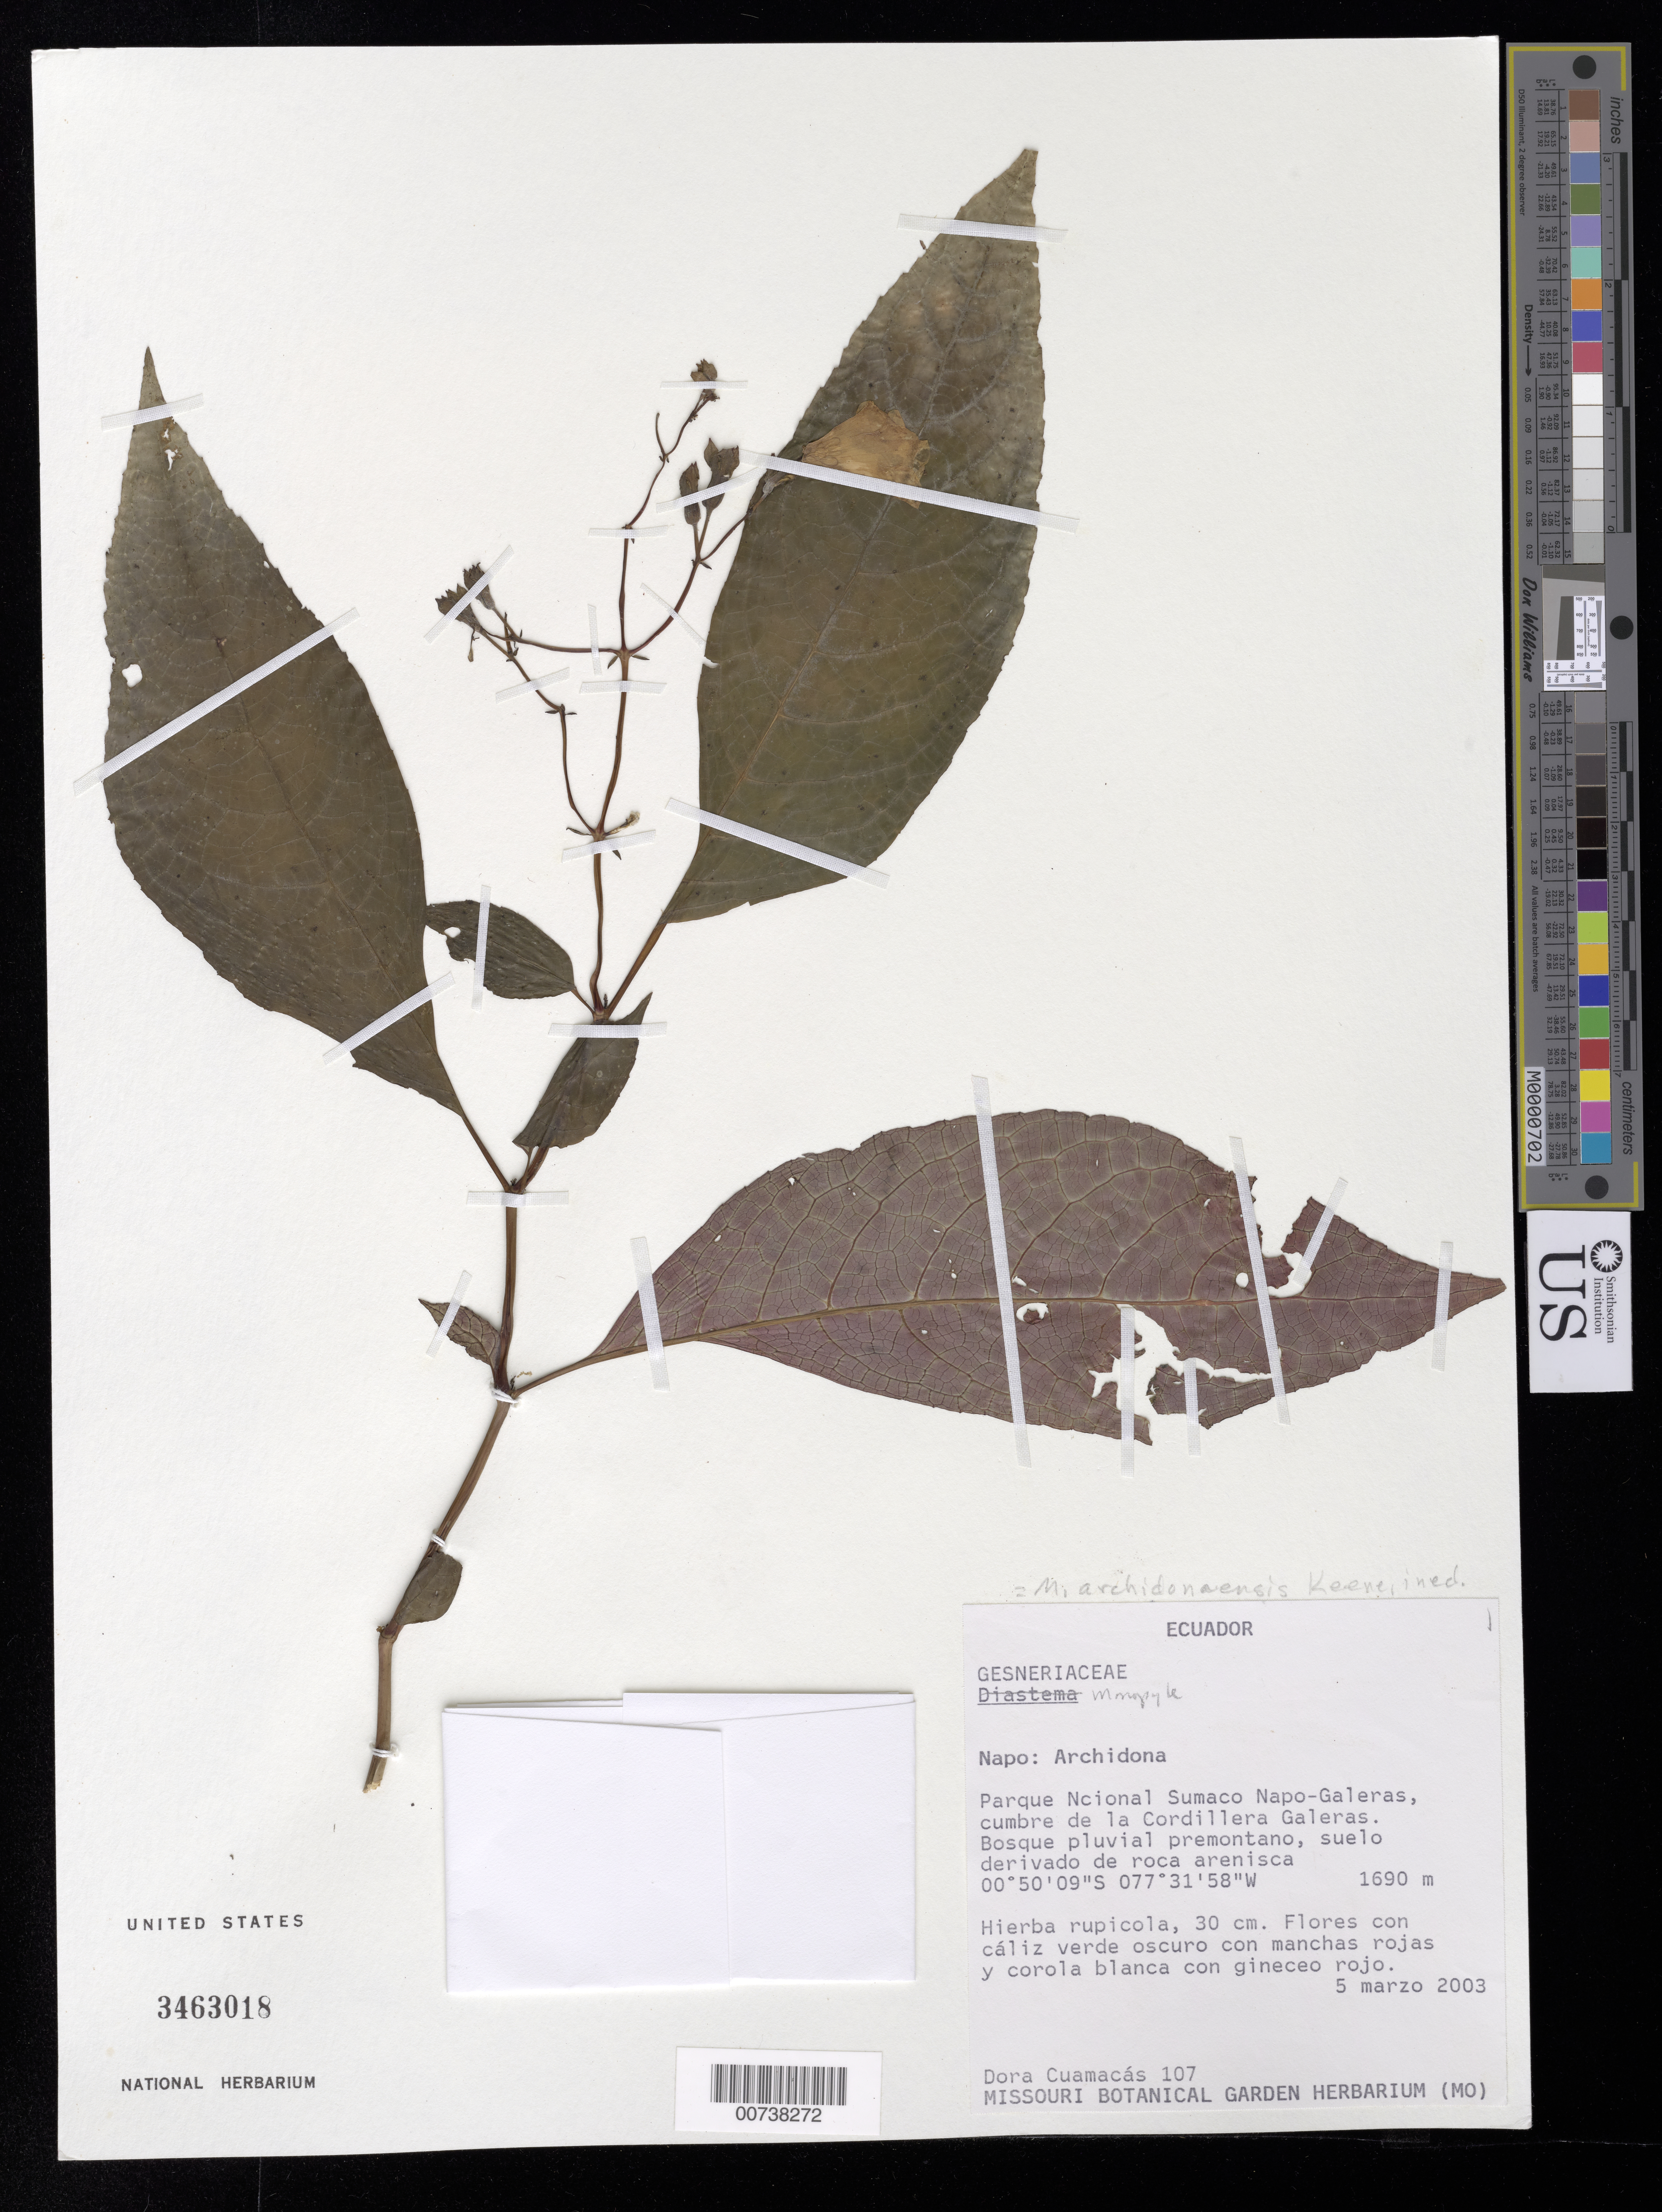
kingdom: Plantae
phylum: Tracheophyta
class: Magnoliopsida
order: Lamiales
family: Gesneriaceae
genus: Monopyle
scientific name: Monopyle sp.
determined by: Skog, Laurence E.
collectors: D. Cuamacás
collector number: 107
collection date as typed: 05 Mar 2003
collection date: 2003-03-05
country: Ecuador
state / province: Napo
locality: Archidona. Parque Nacional Sumaco Napo-Galeras, cumbre de la Cordillera Galeras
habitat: Bosque pluvial premontano, suelo derivado de roca arenisca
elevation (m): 1690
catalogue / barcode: US 3463018